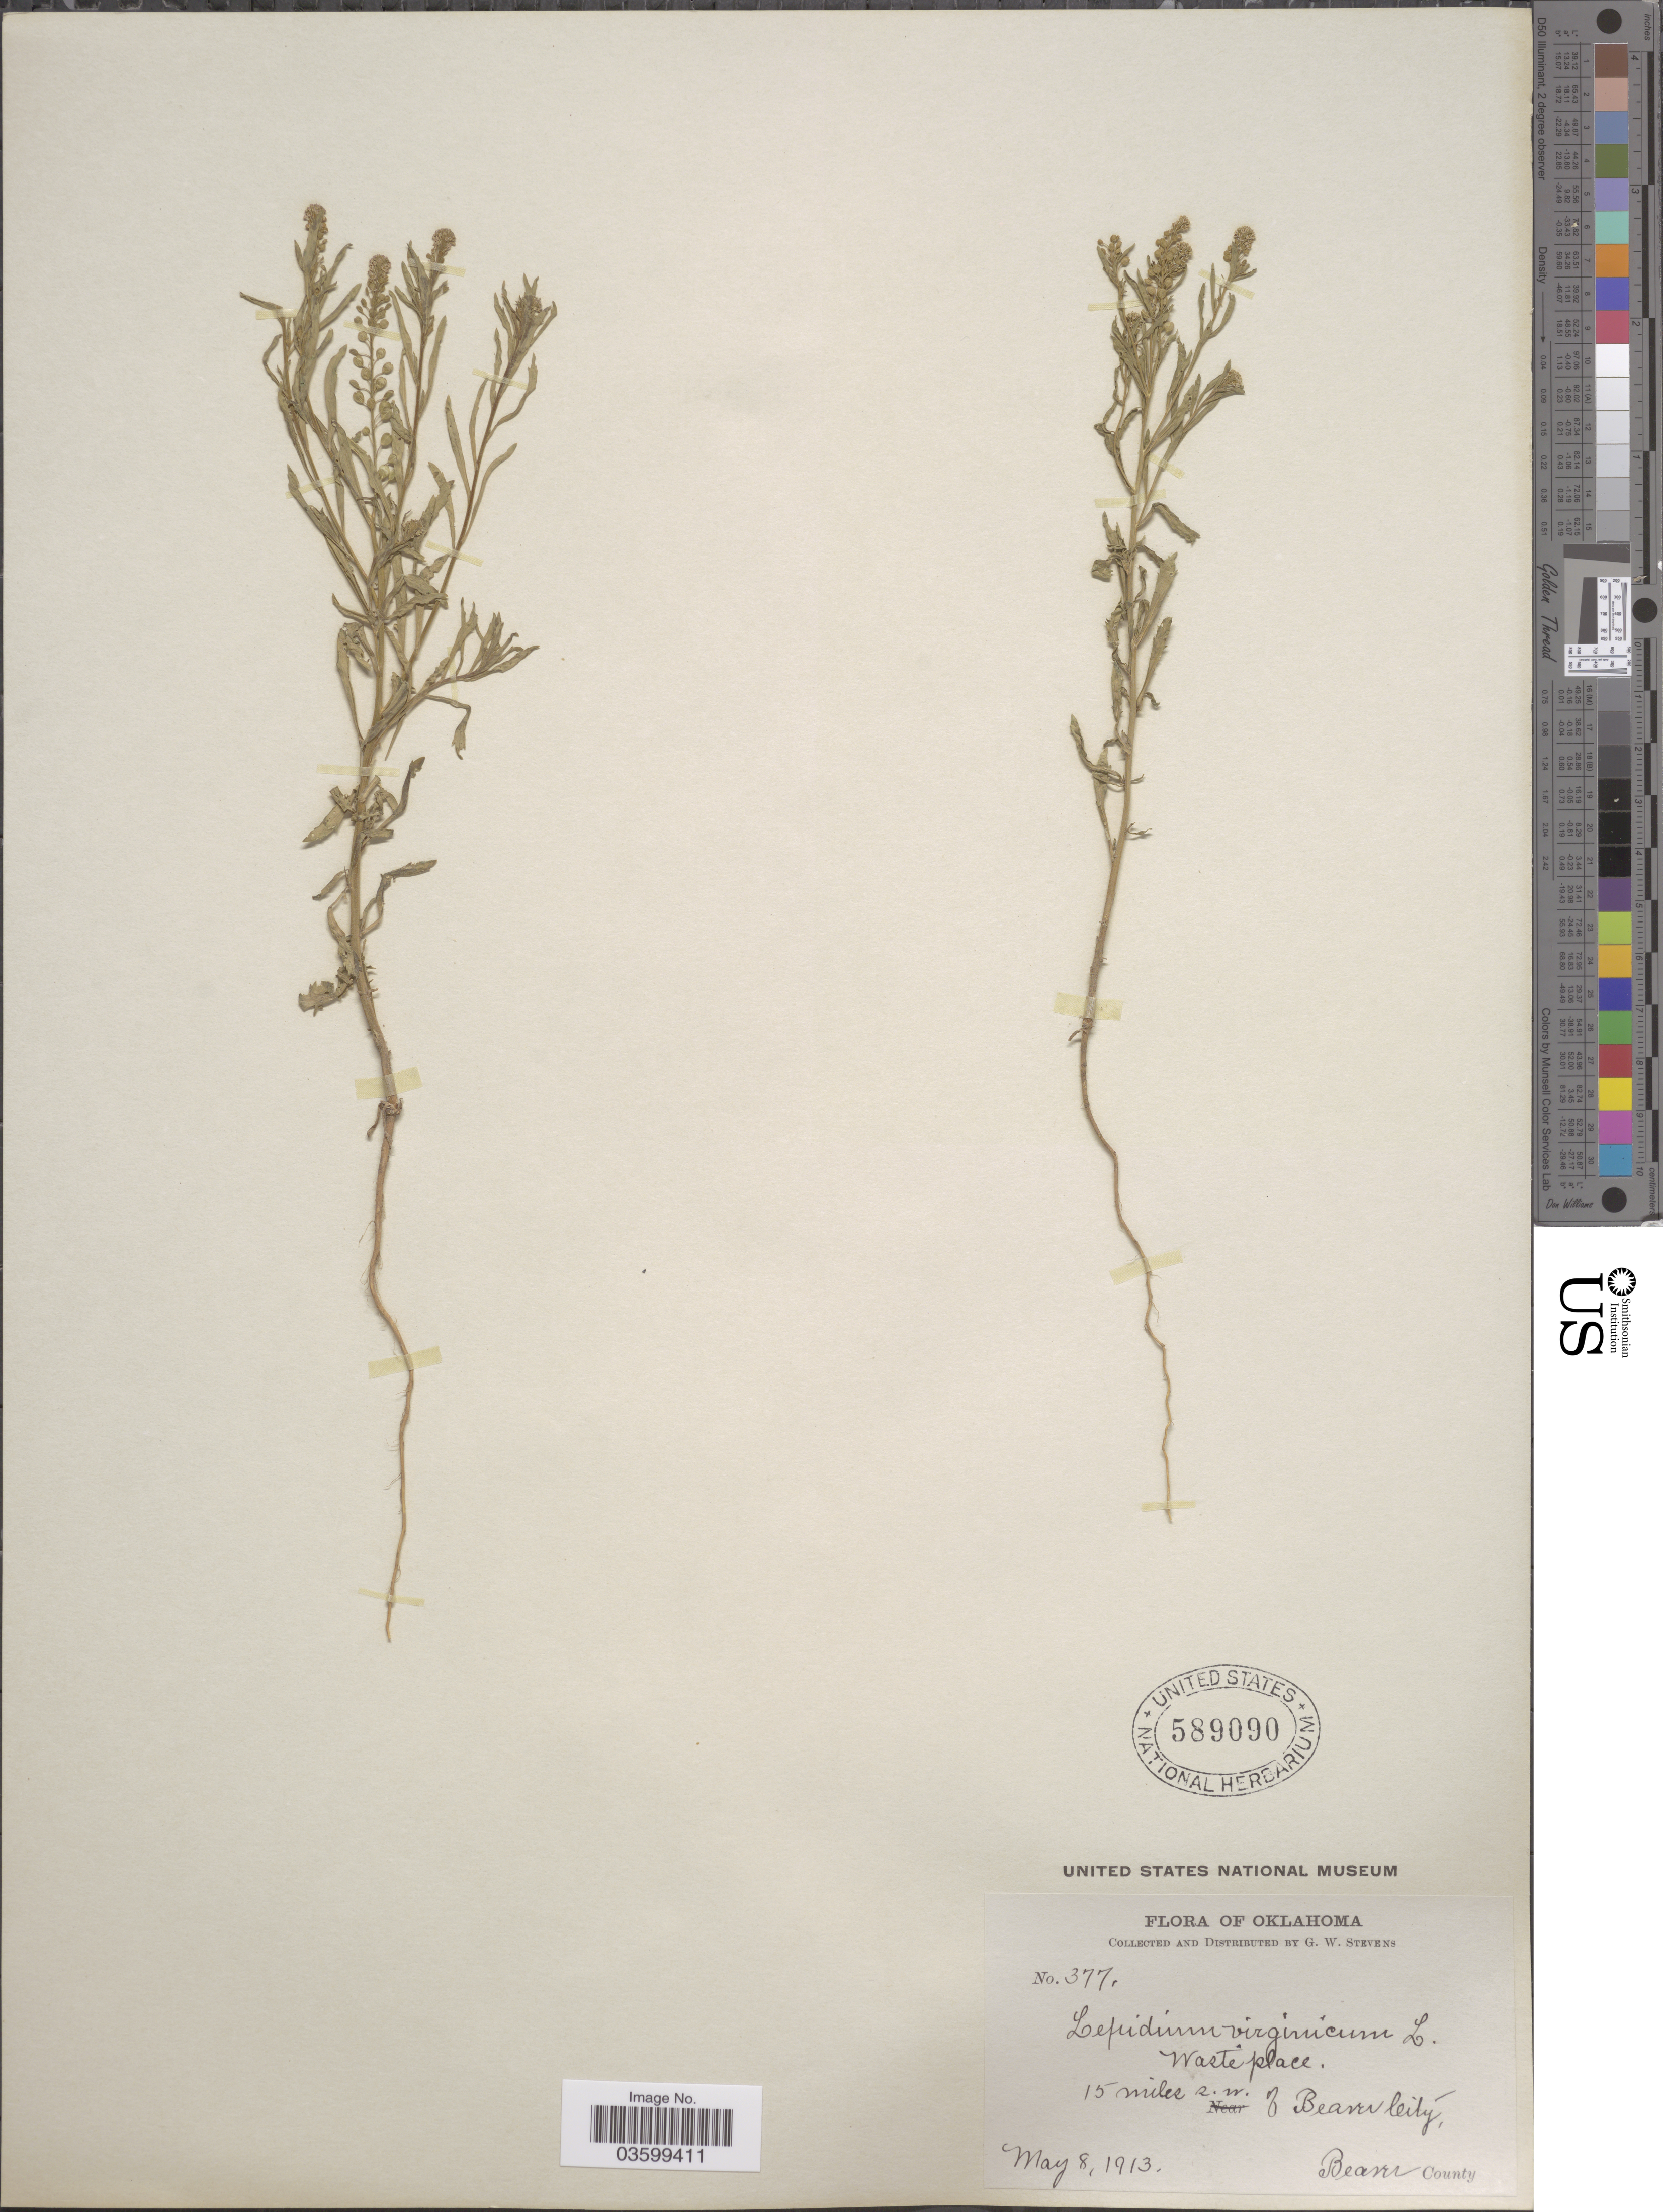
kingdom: Plantae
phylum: Tracheophyta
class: Magnoliopsida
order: Brassicales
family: Brassicaceae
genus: Lepidium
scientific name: Lepidium virginicum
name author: L.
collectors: G. W. Stevens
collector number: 377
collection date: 1913-05-08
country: United States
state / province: Oklahoma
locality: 15 miles s.w. of Beaver City, Beaver County.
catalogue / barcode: US 589090